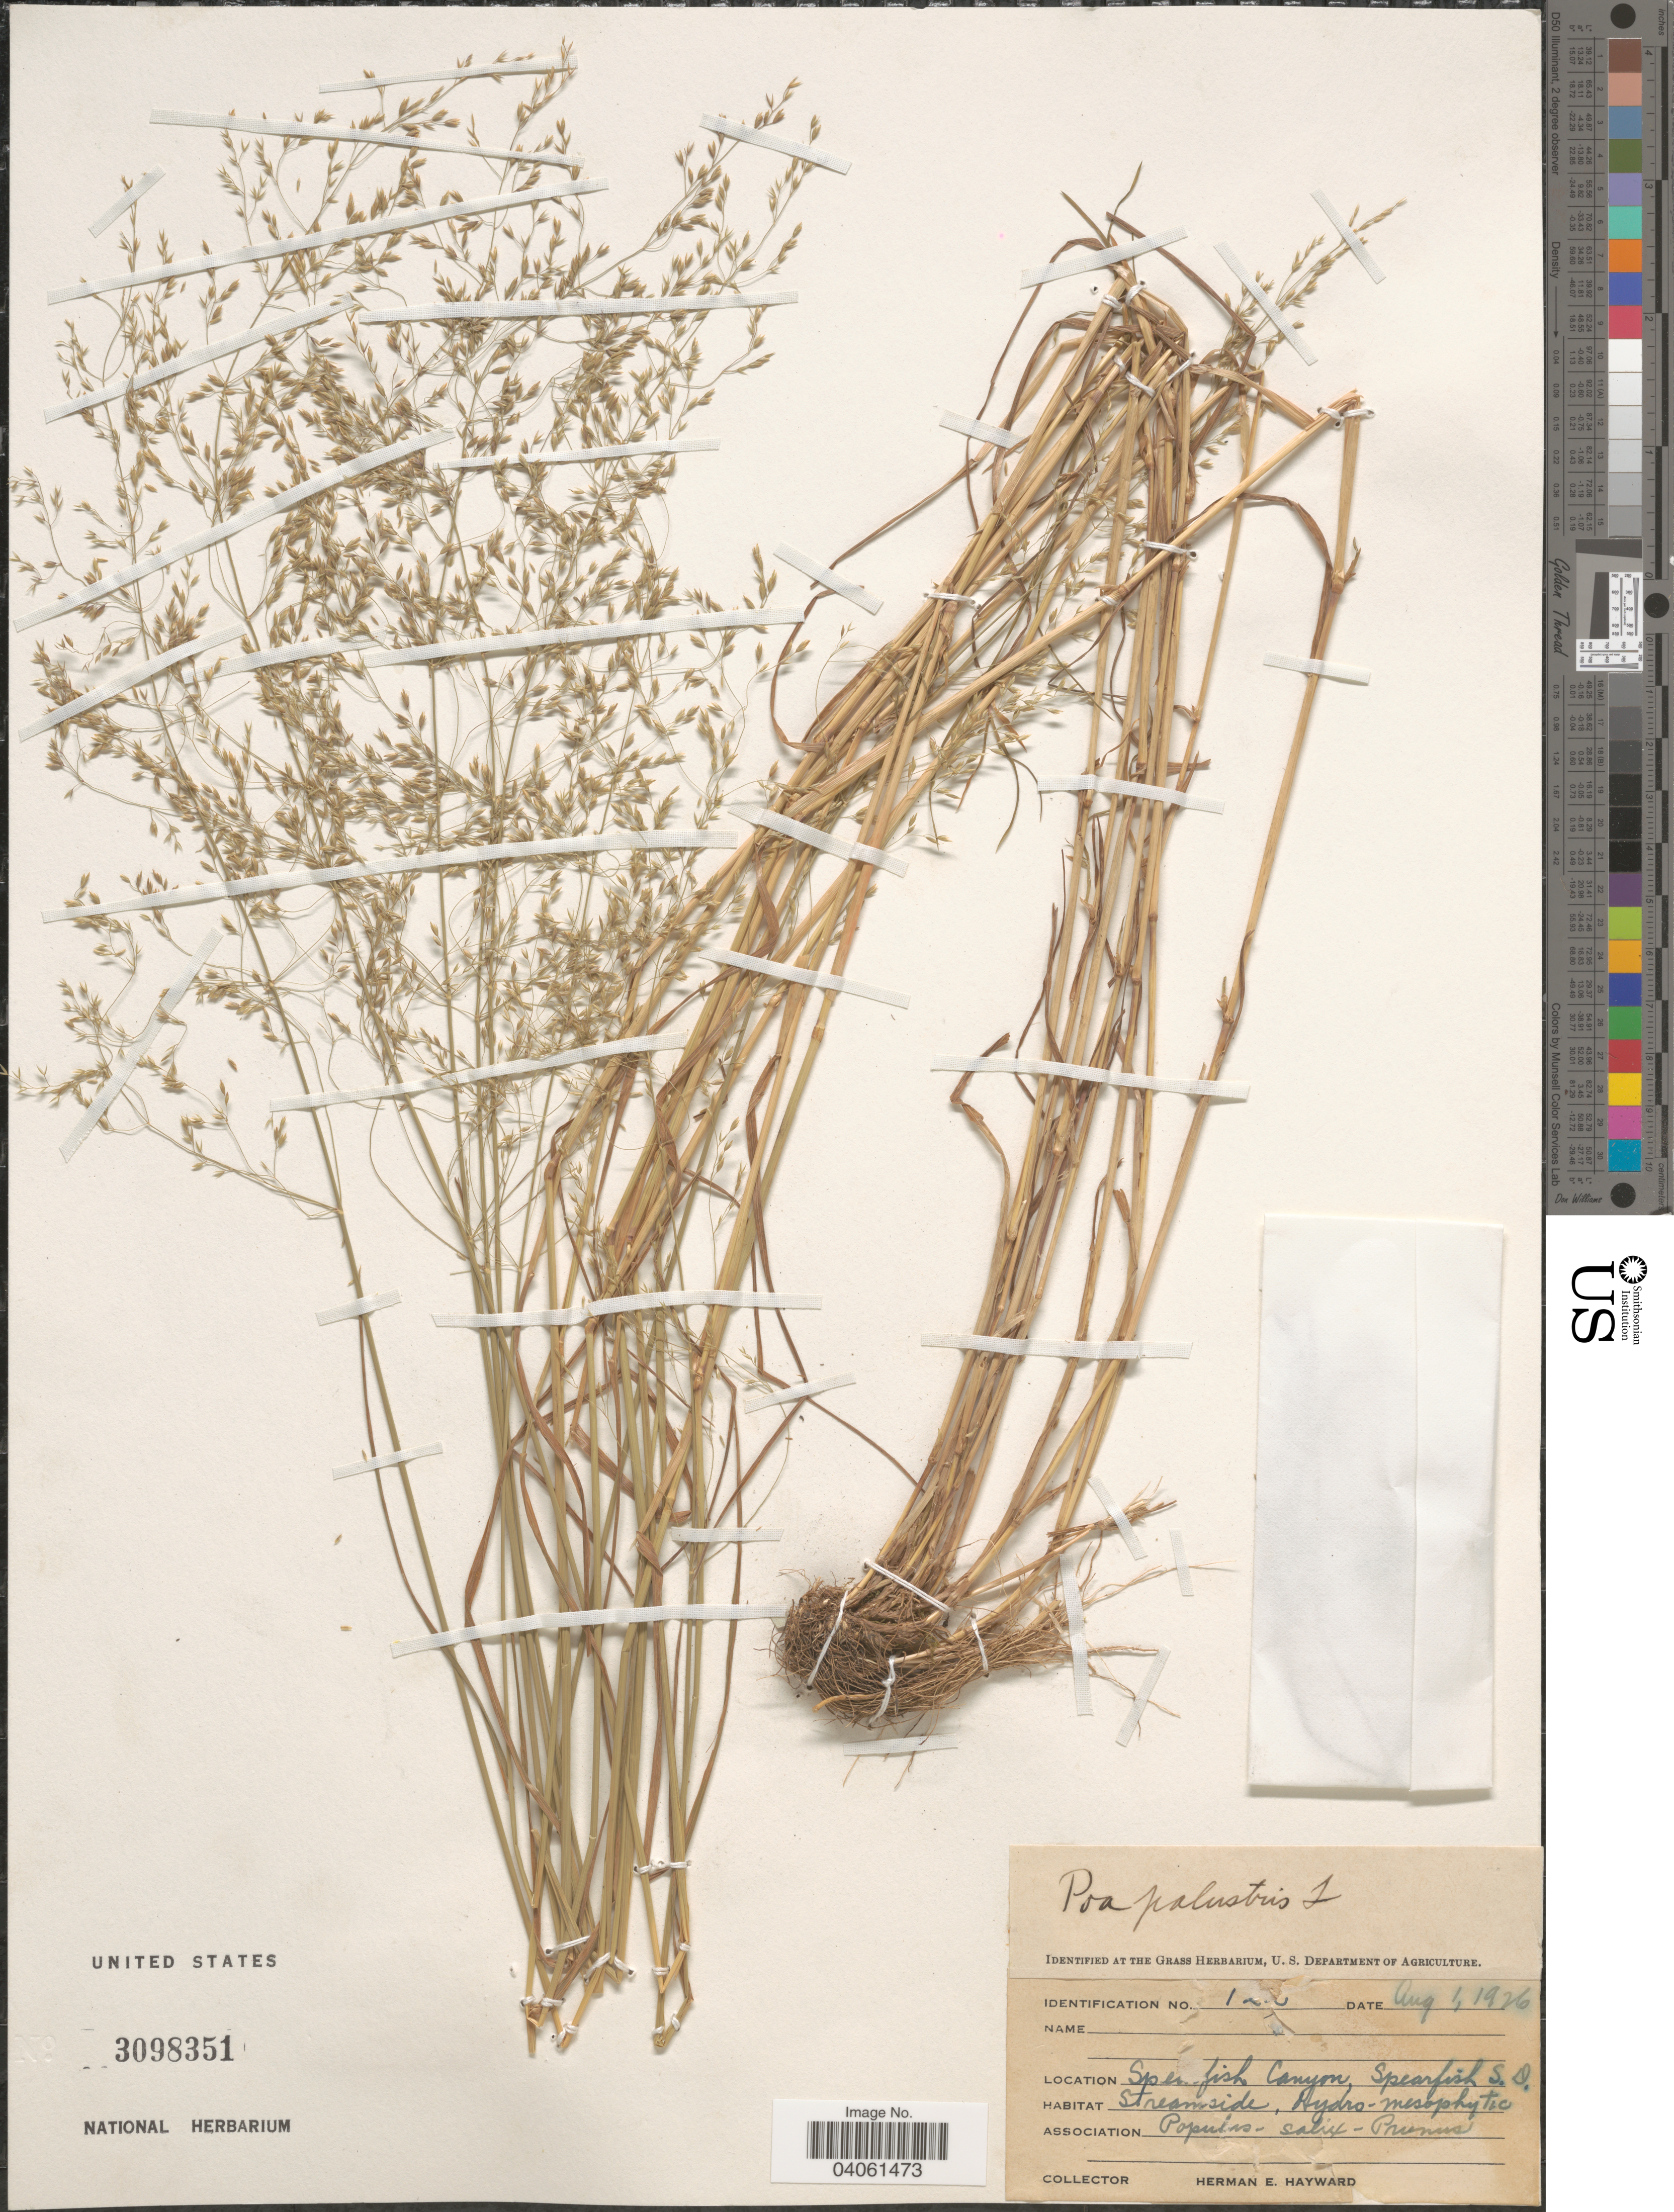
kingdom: Plantae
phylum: Tracheophyta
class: Liliopsida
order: Poales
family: Poaceae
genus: Poa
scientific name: Poa palustris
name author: L.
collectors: H. Hayward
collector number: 1 !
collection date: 1926-08-01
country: United States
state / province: South Dakota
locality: Spearfish Canyon, Spearfish S. D.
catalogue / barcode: US 3098351